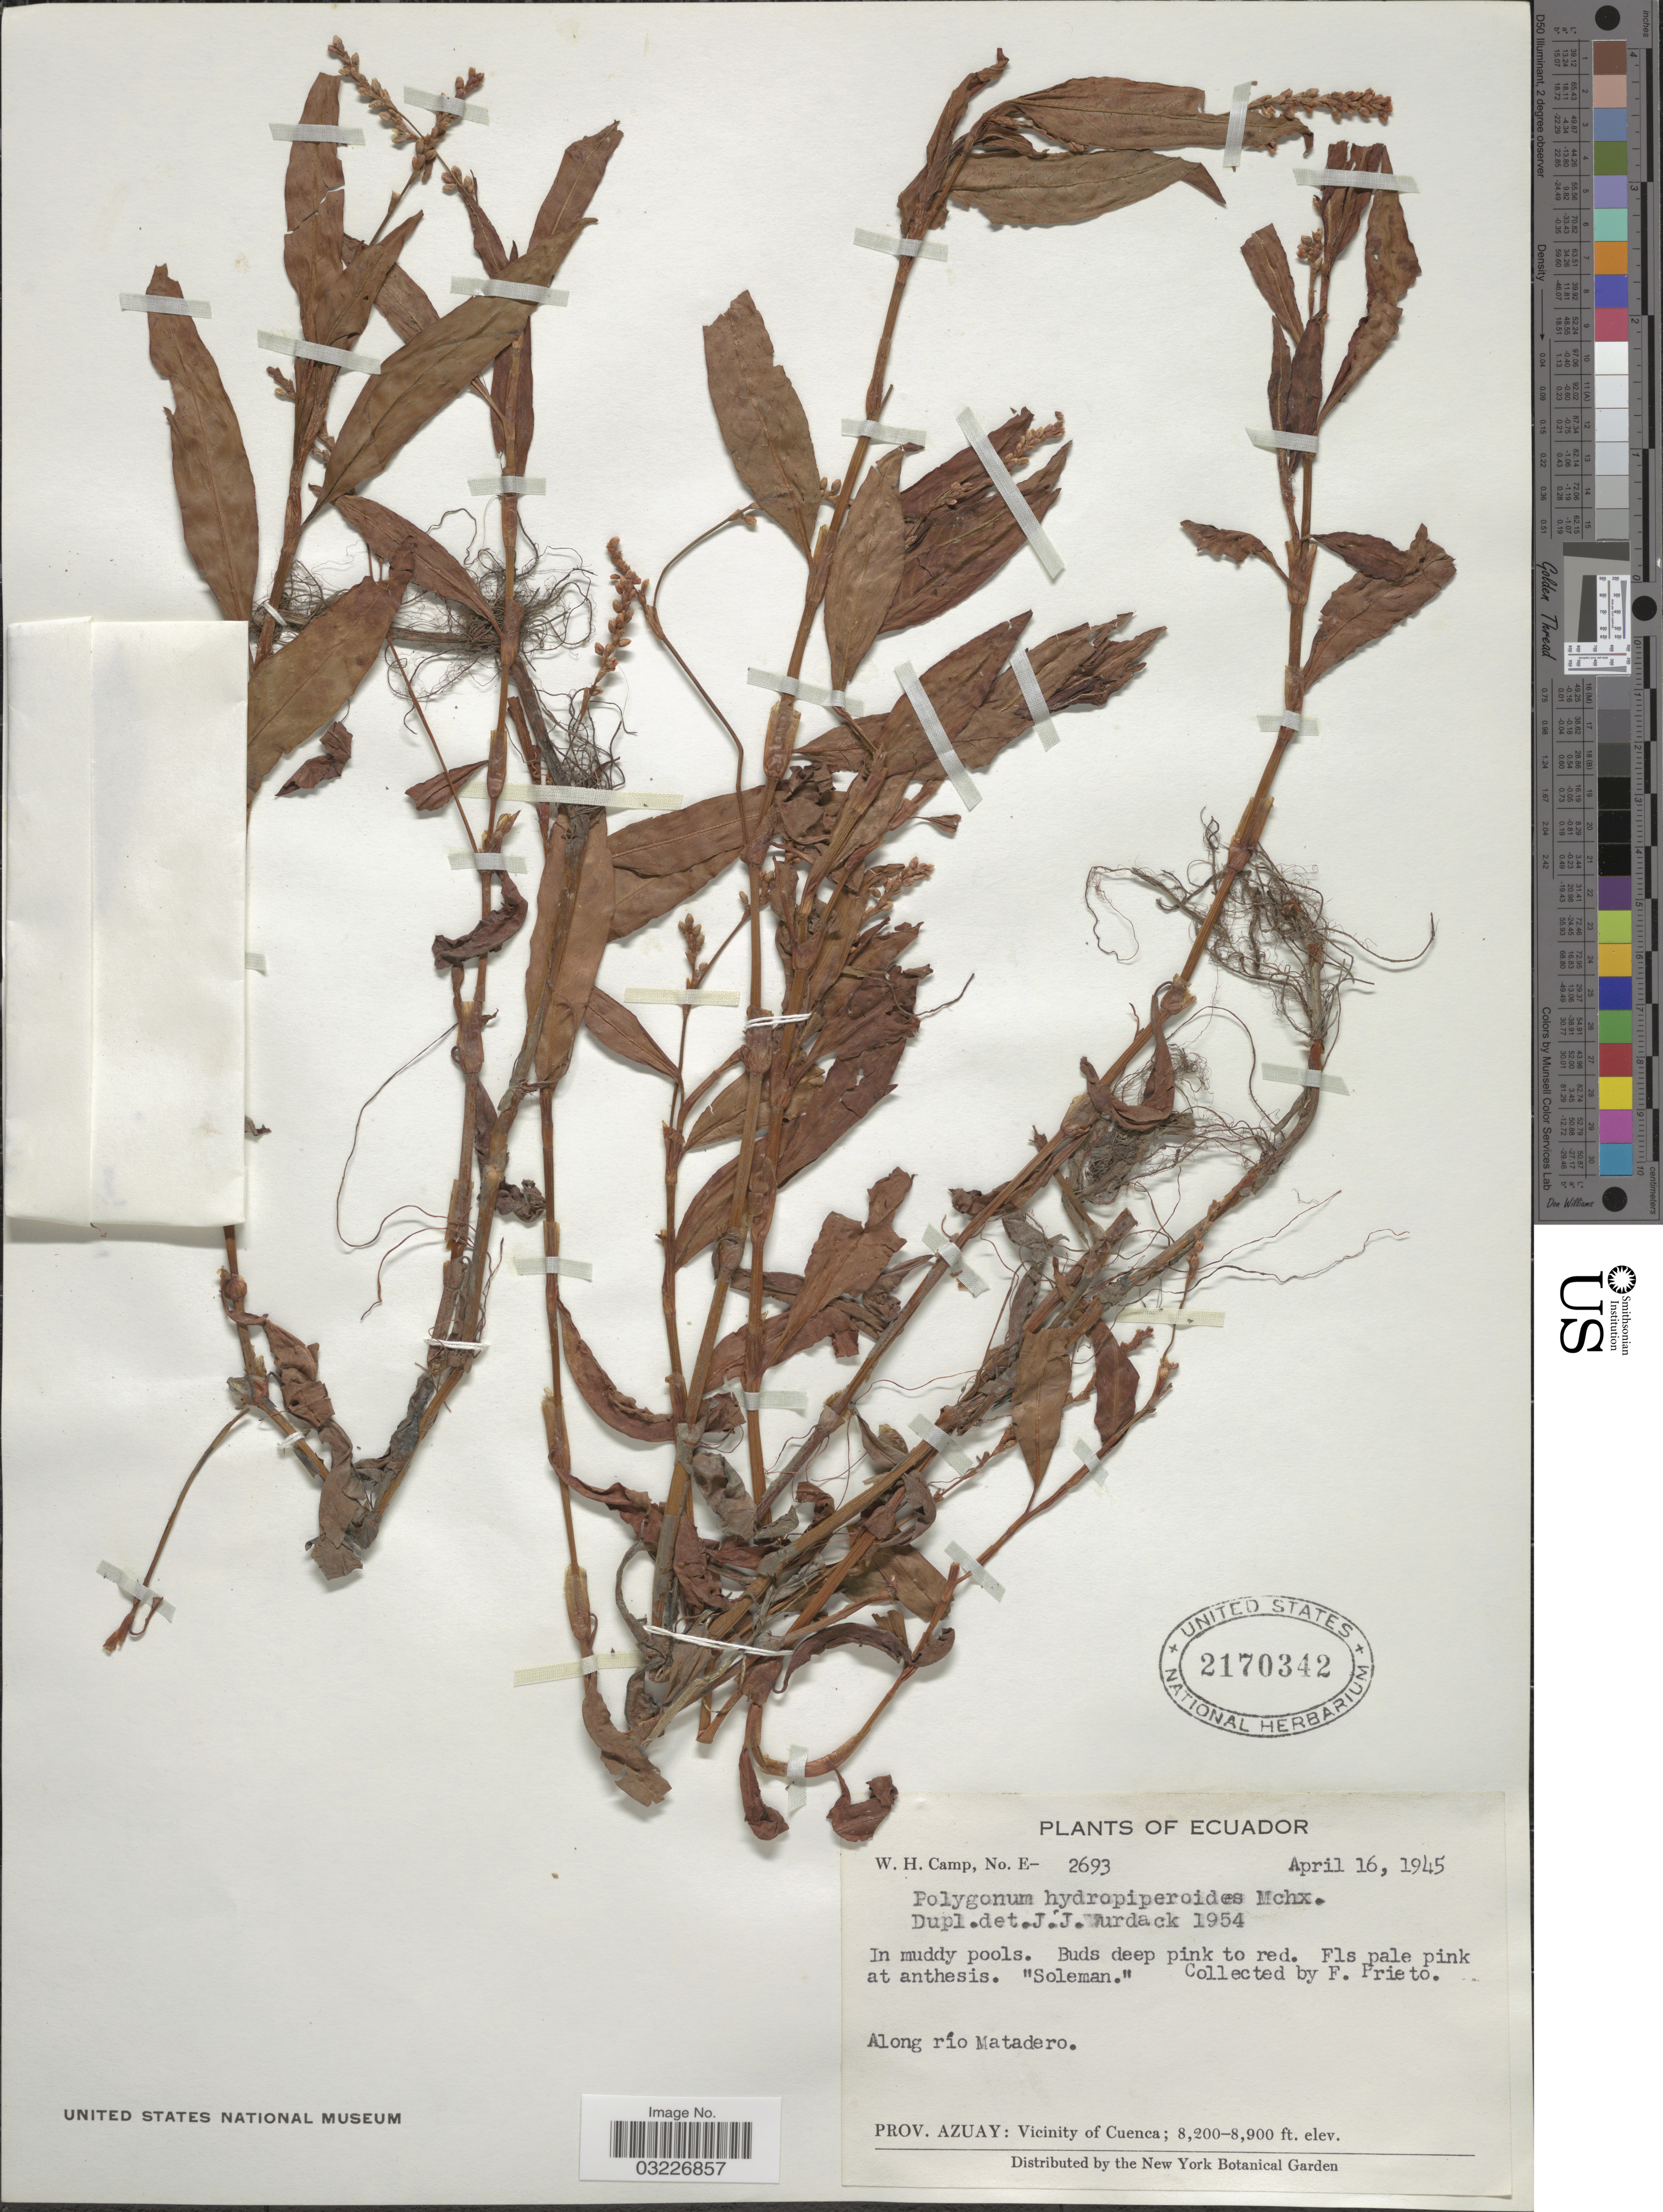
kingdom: Plantae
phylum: Tracheophyta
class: Magnoliopsida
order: Caryophyllales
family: Polygonaceae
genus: Polygonum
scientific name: Polygonum hydropiperoides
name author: Michx.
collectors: F. Prieto & W. H. Camp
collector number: E-2693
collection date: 1945-04-16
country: Ecuador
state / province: Azuay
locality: Vicinity of Cuenca.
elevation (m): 2499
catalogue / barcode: US 2170342